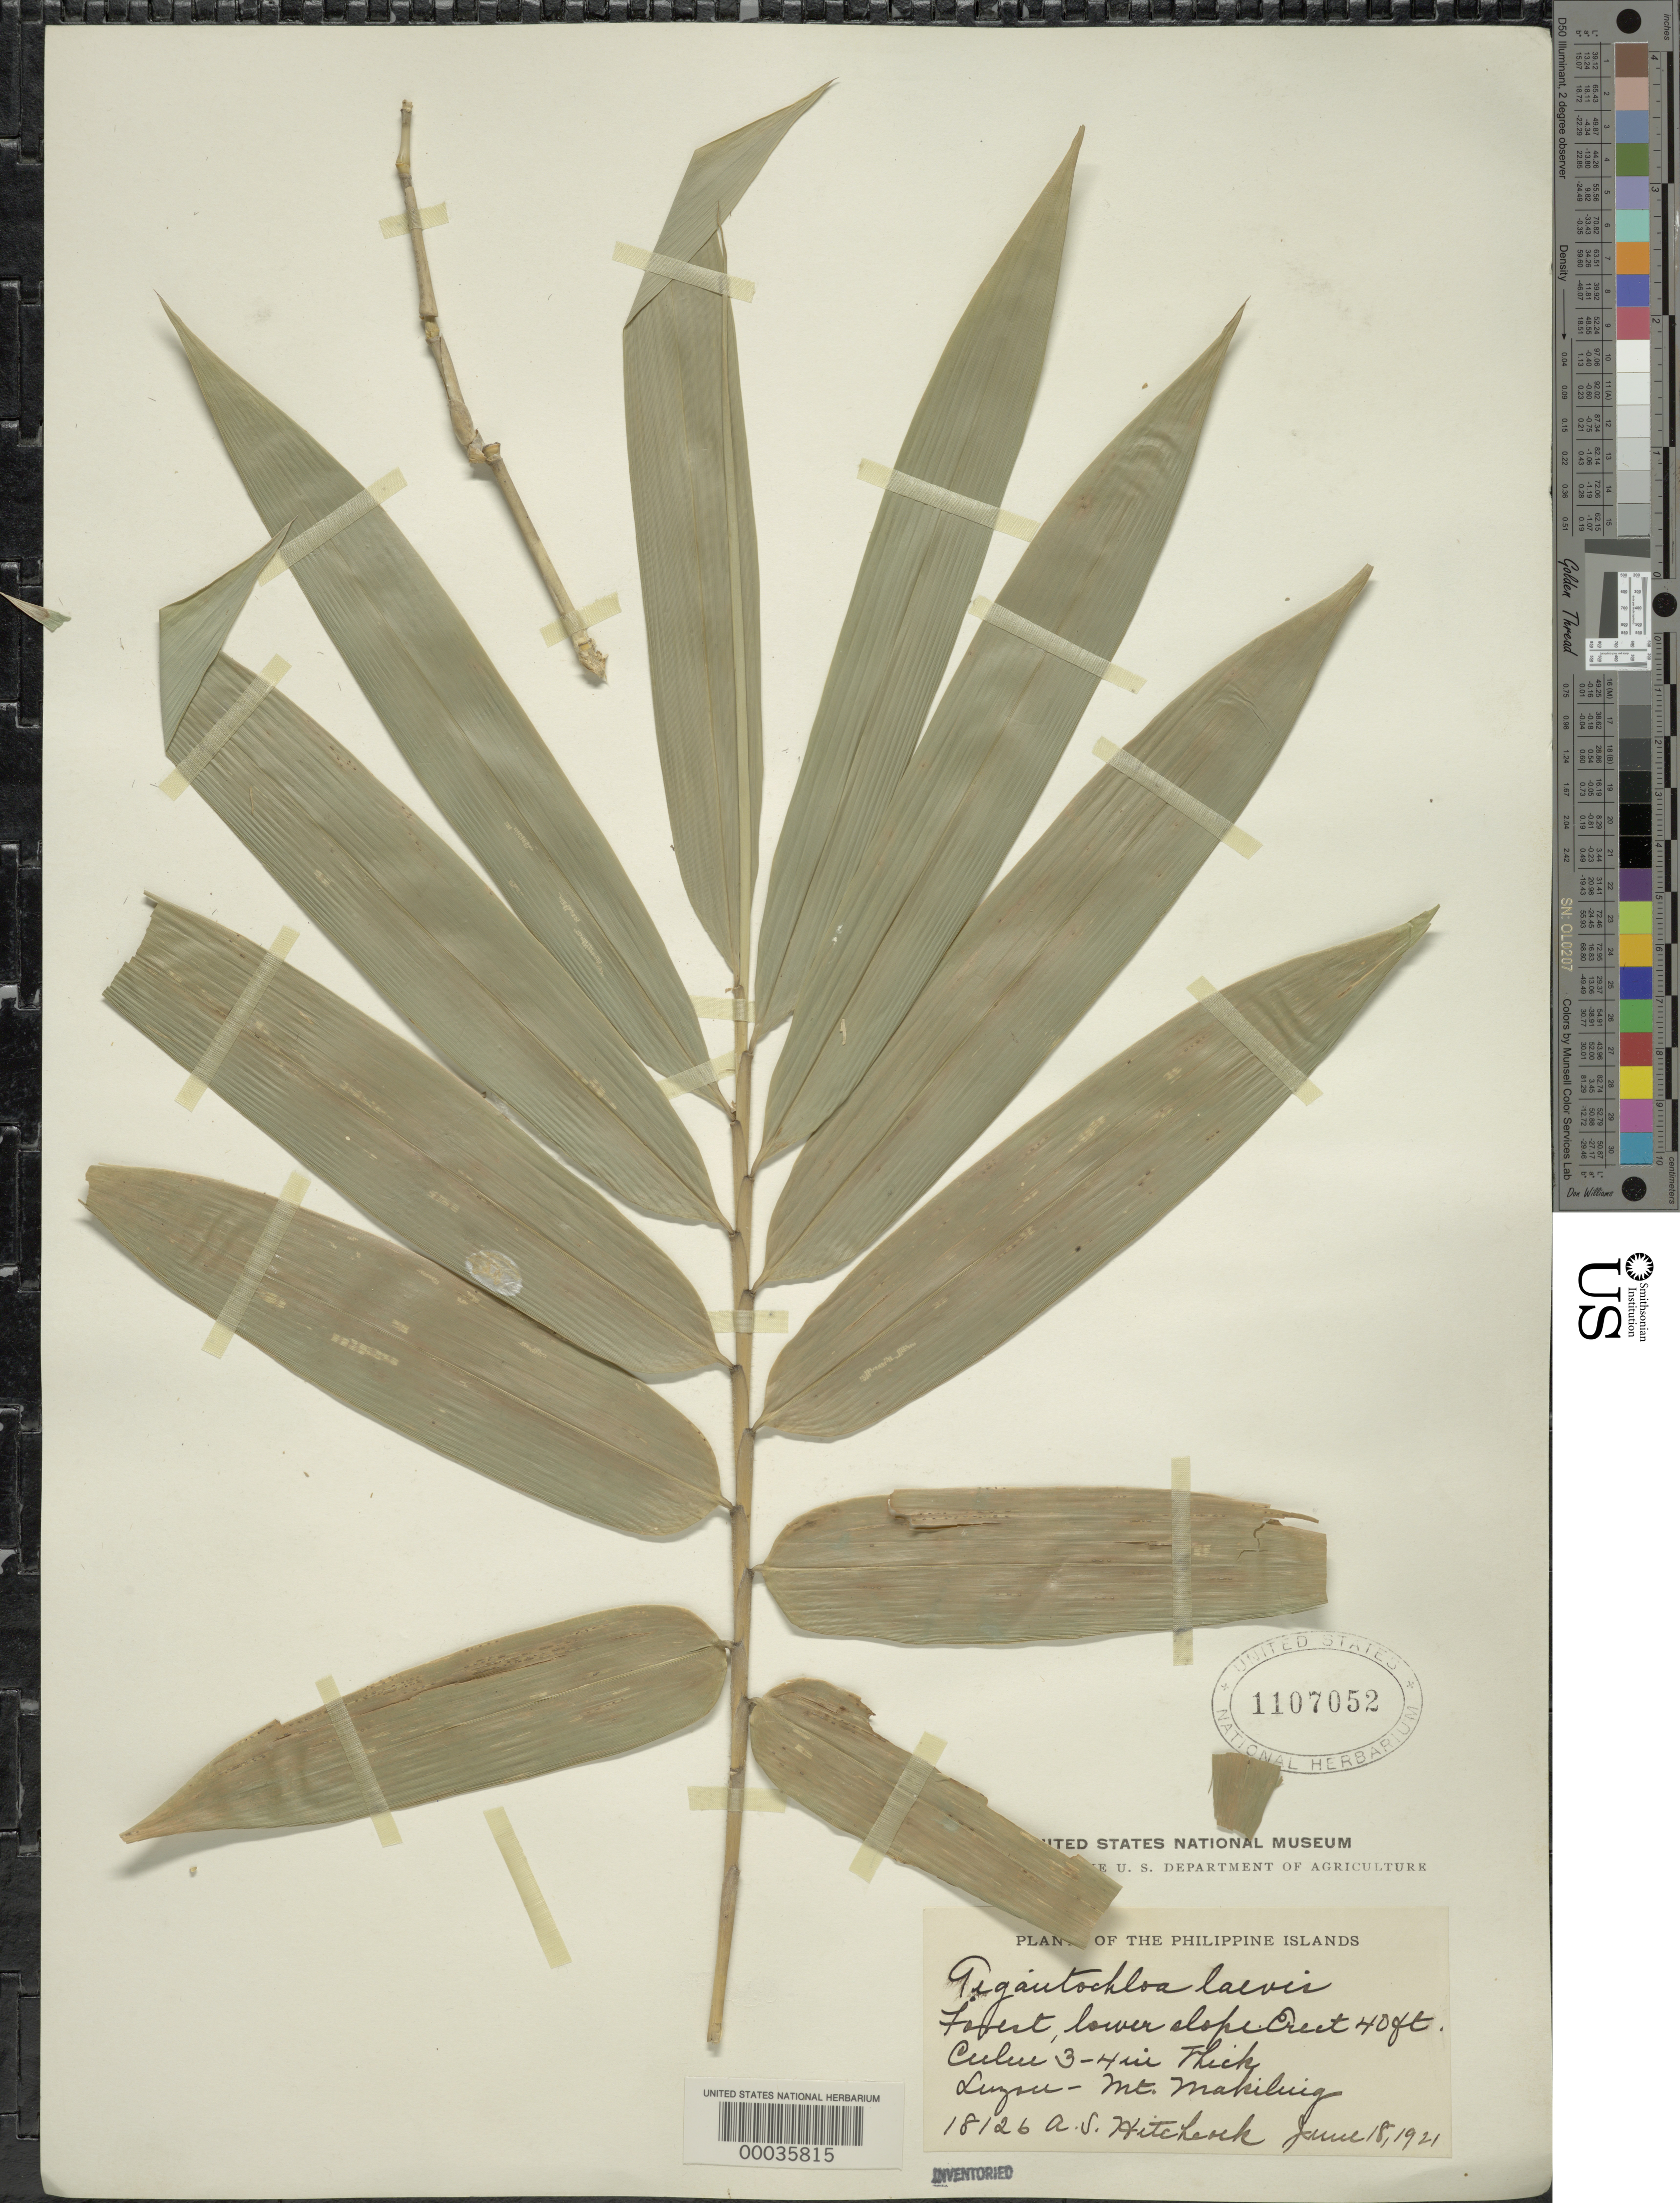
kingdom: Plantae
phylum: Tracheophyta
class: Liliopsida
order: Poales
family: Poaceae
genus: Dendrocalamus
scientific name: Dendrocalamus laevis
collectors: A. S. Hitchcock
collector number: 18126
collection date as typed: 18 Jun 1921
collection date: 1921-06-18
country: Philippines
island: Luzon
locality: Mt. makiluig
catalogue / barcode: US 1107052